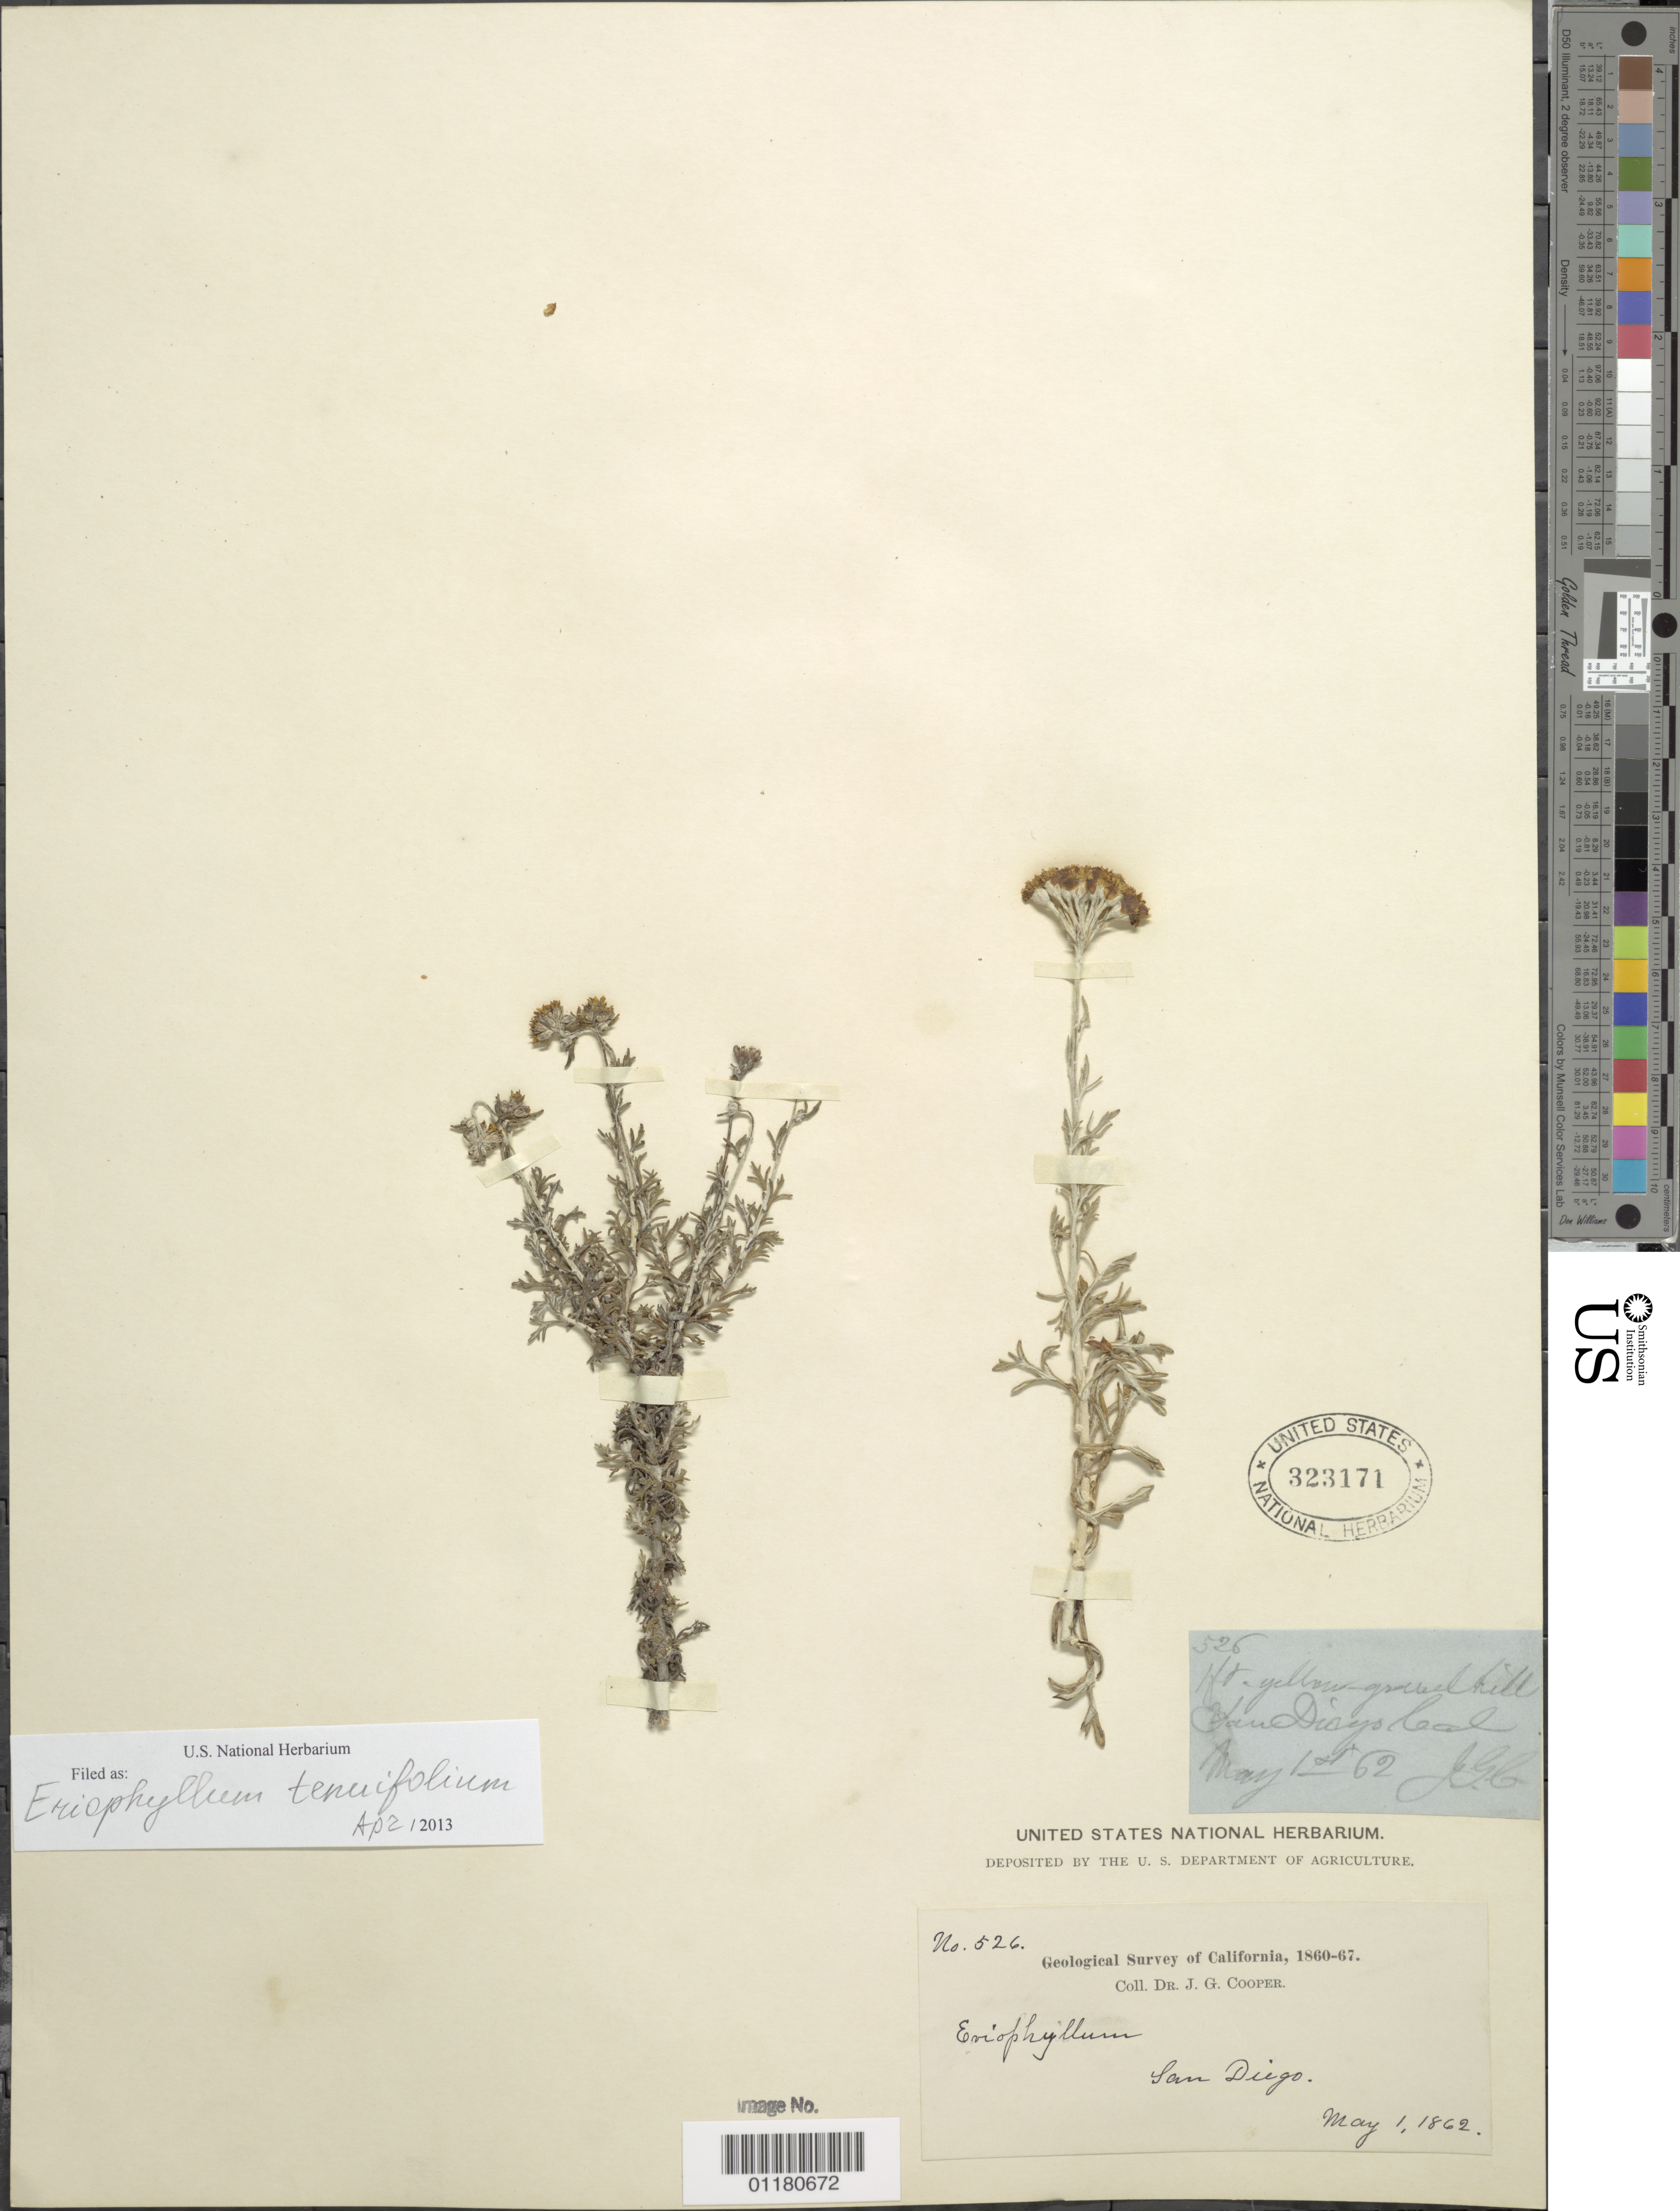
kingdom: Plantae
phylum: Tracheophyta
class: Magnoliopsida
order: Asterales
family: Asteraceae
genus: Eriophyllum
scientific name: Eriophyllum tenuifolium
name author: (DC.) Rydb.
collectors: J. G. Cooper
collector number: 526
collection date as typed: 01 May 1862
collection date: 1862-05-01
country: United States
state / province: California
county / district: San Diego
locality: San Diego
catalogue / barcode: US 323171